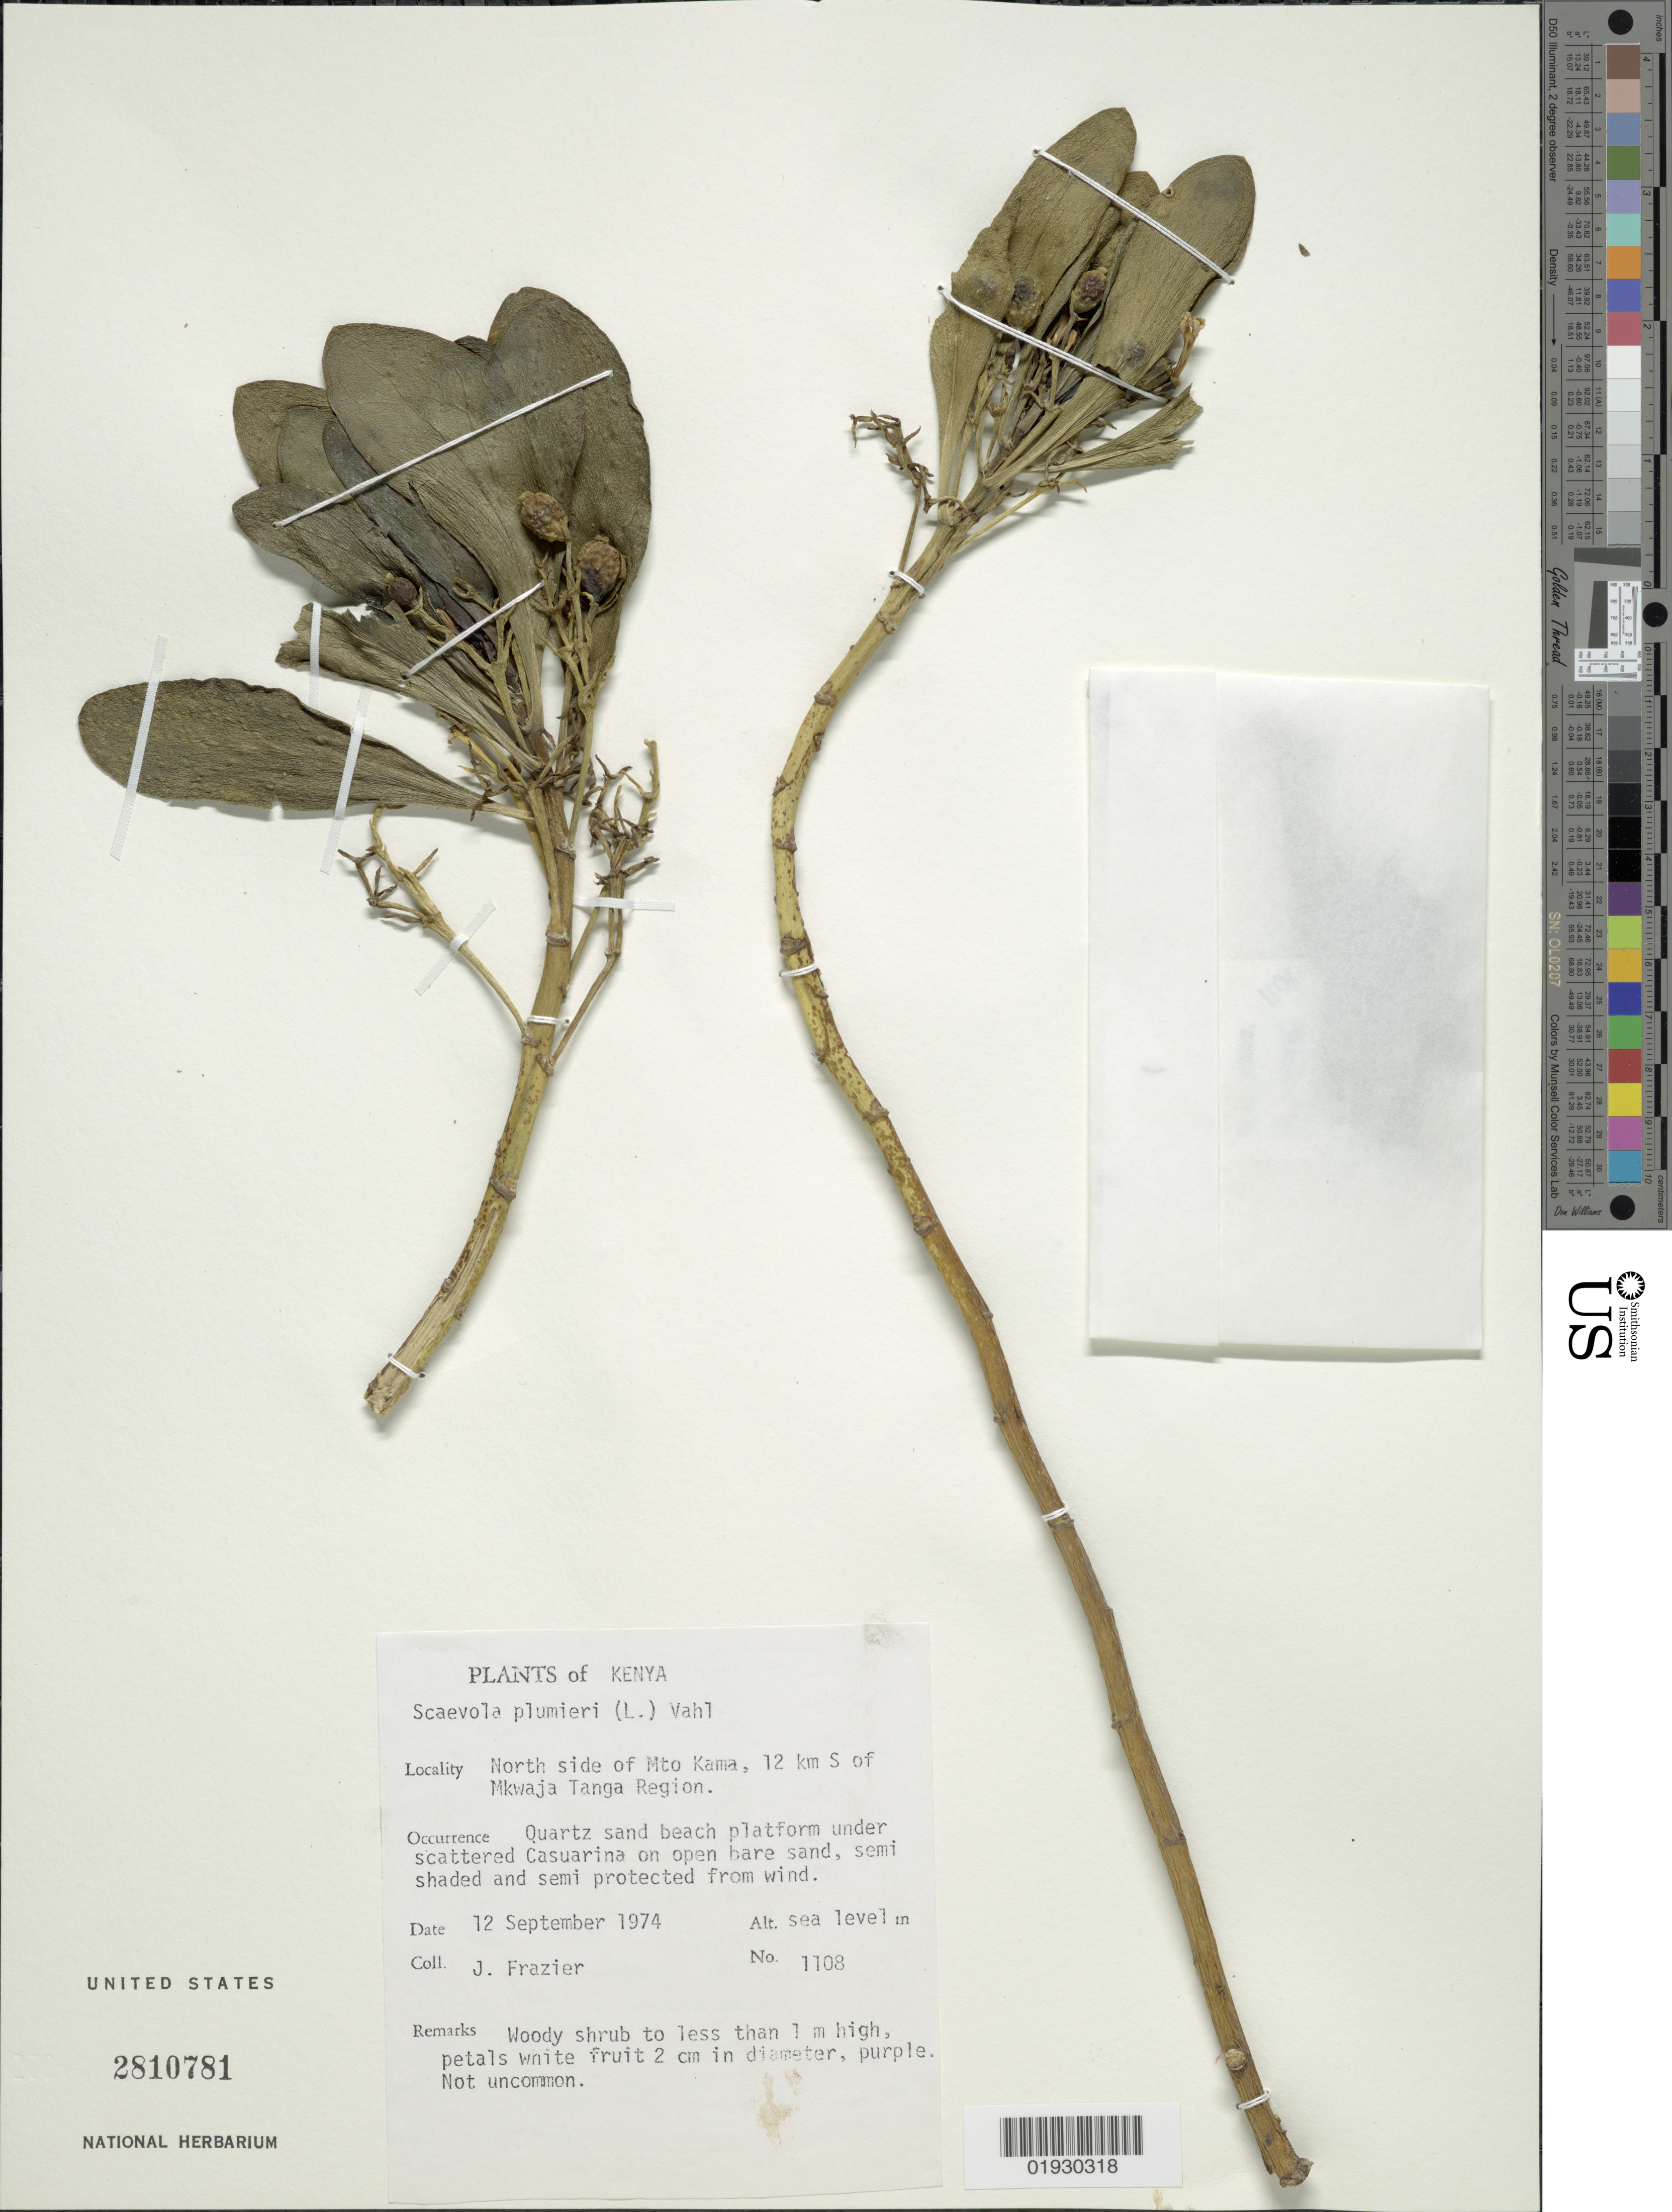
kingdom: Plantae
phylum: Tracheophyta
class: Magnoliopsida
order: Asterales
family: Goodeniaceae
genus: Scaevola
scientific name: Scaevola plumieri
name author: (L.) Vahl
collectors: J. Frazier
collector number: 1108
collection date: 1974-09-12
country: Kenya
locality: North side of Mto Kama, 12 km S of Mkwaja Tanga Region.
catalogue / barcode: US 2810781